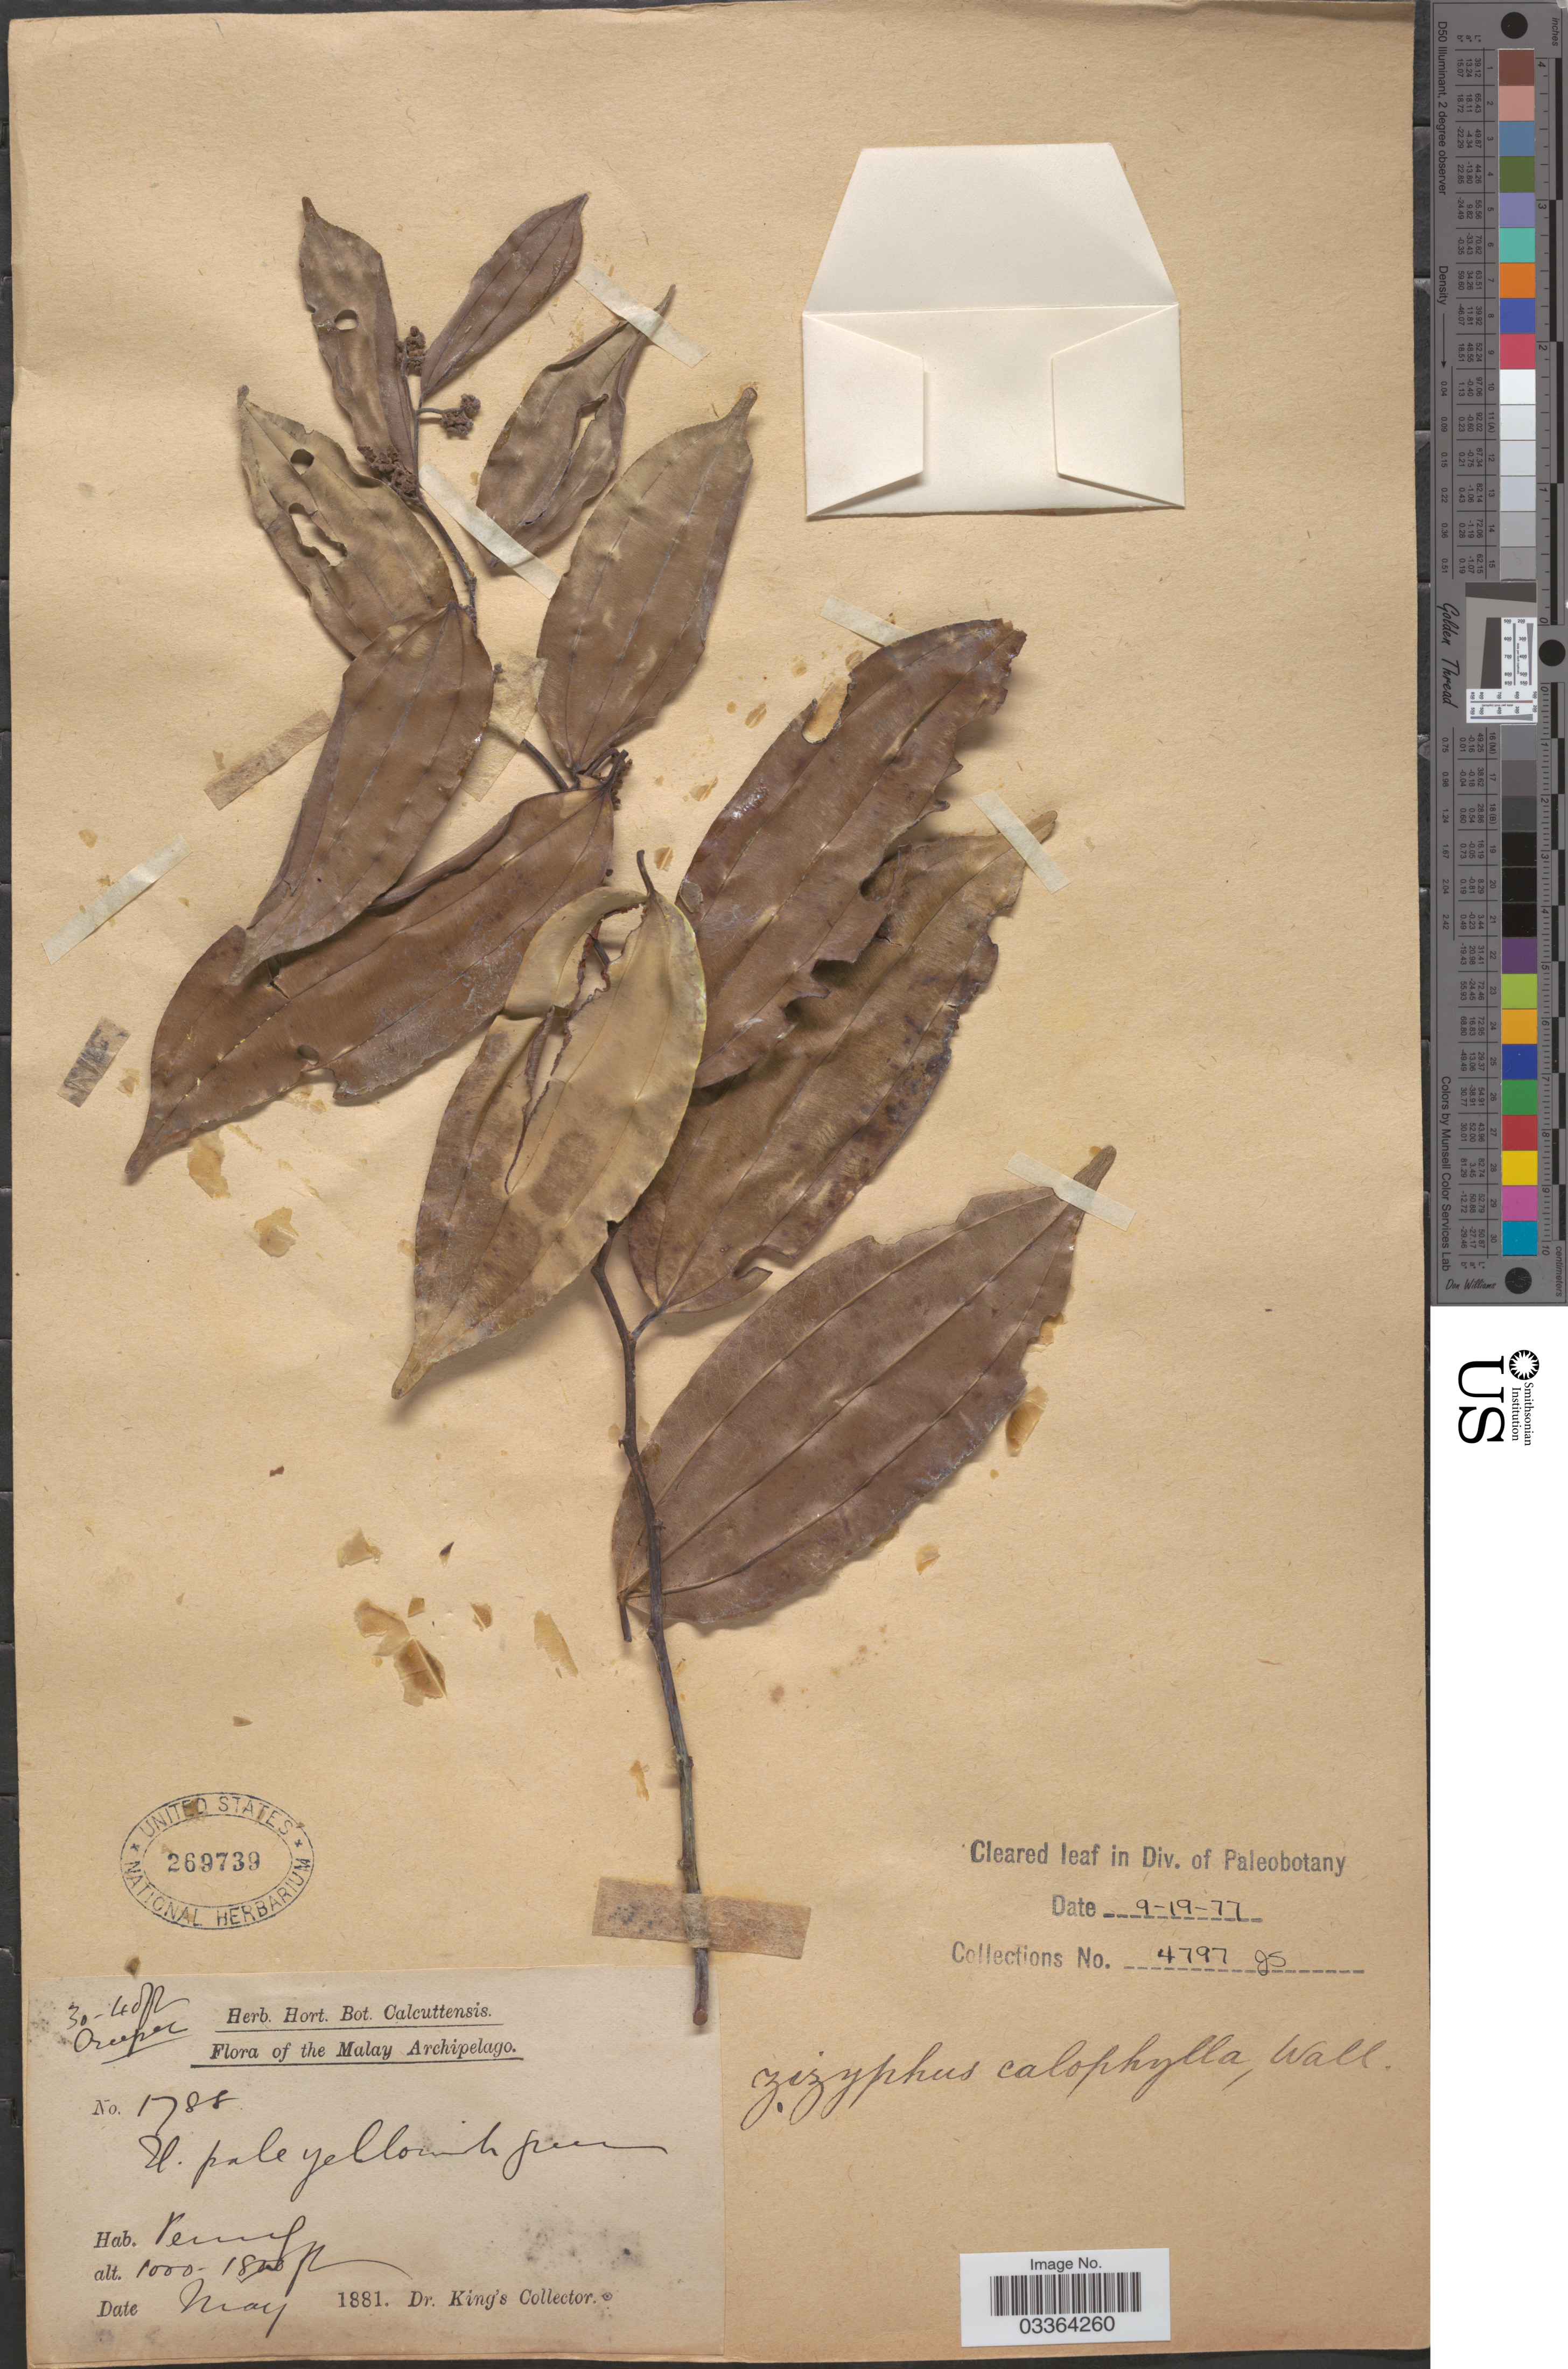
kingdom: Plantae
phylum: Tracheophyta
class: Magnoliopsida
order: Rosales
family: Rhamnaceae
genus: Ziziphus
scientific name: Ziziphus calophylla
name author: Wall.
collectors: Dr. King's collector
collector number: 1788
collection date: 1881-05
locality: Malay Archipelago, [illegible text].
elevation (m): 305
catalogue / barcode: US 269739